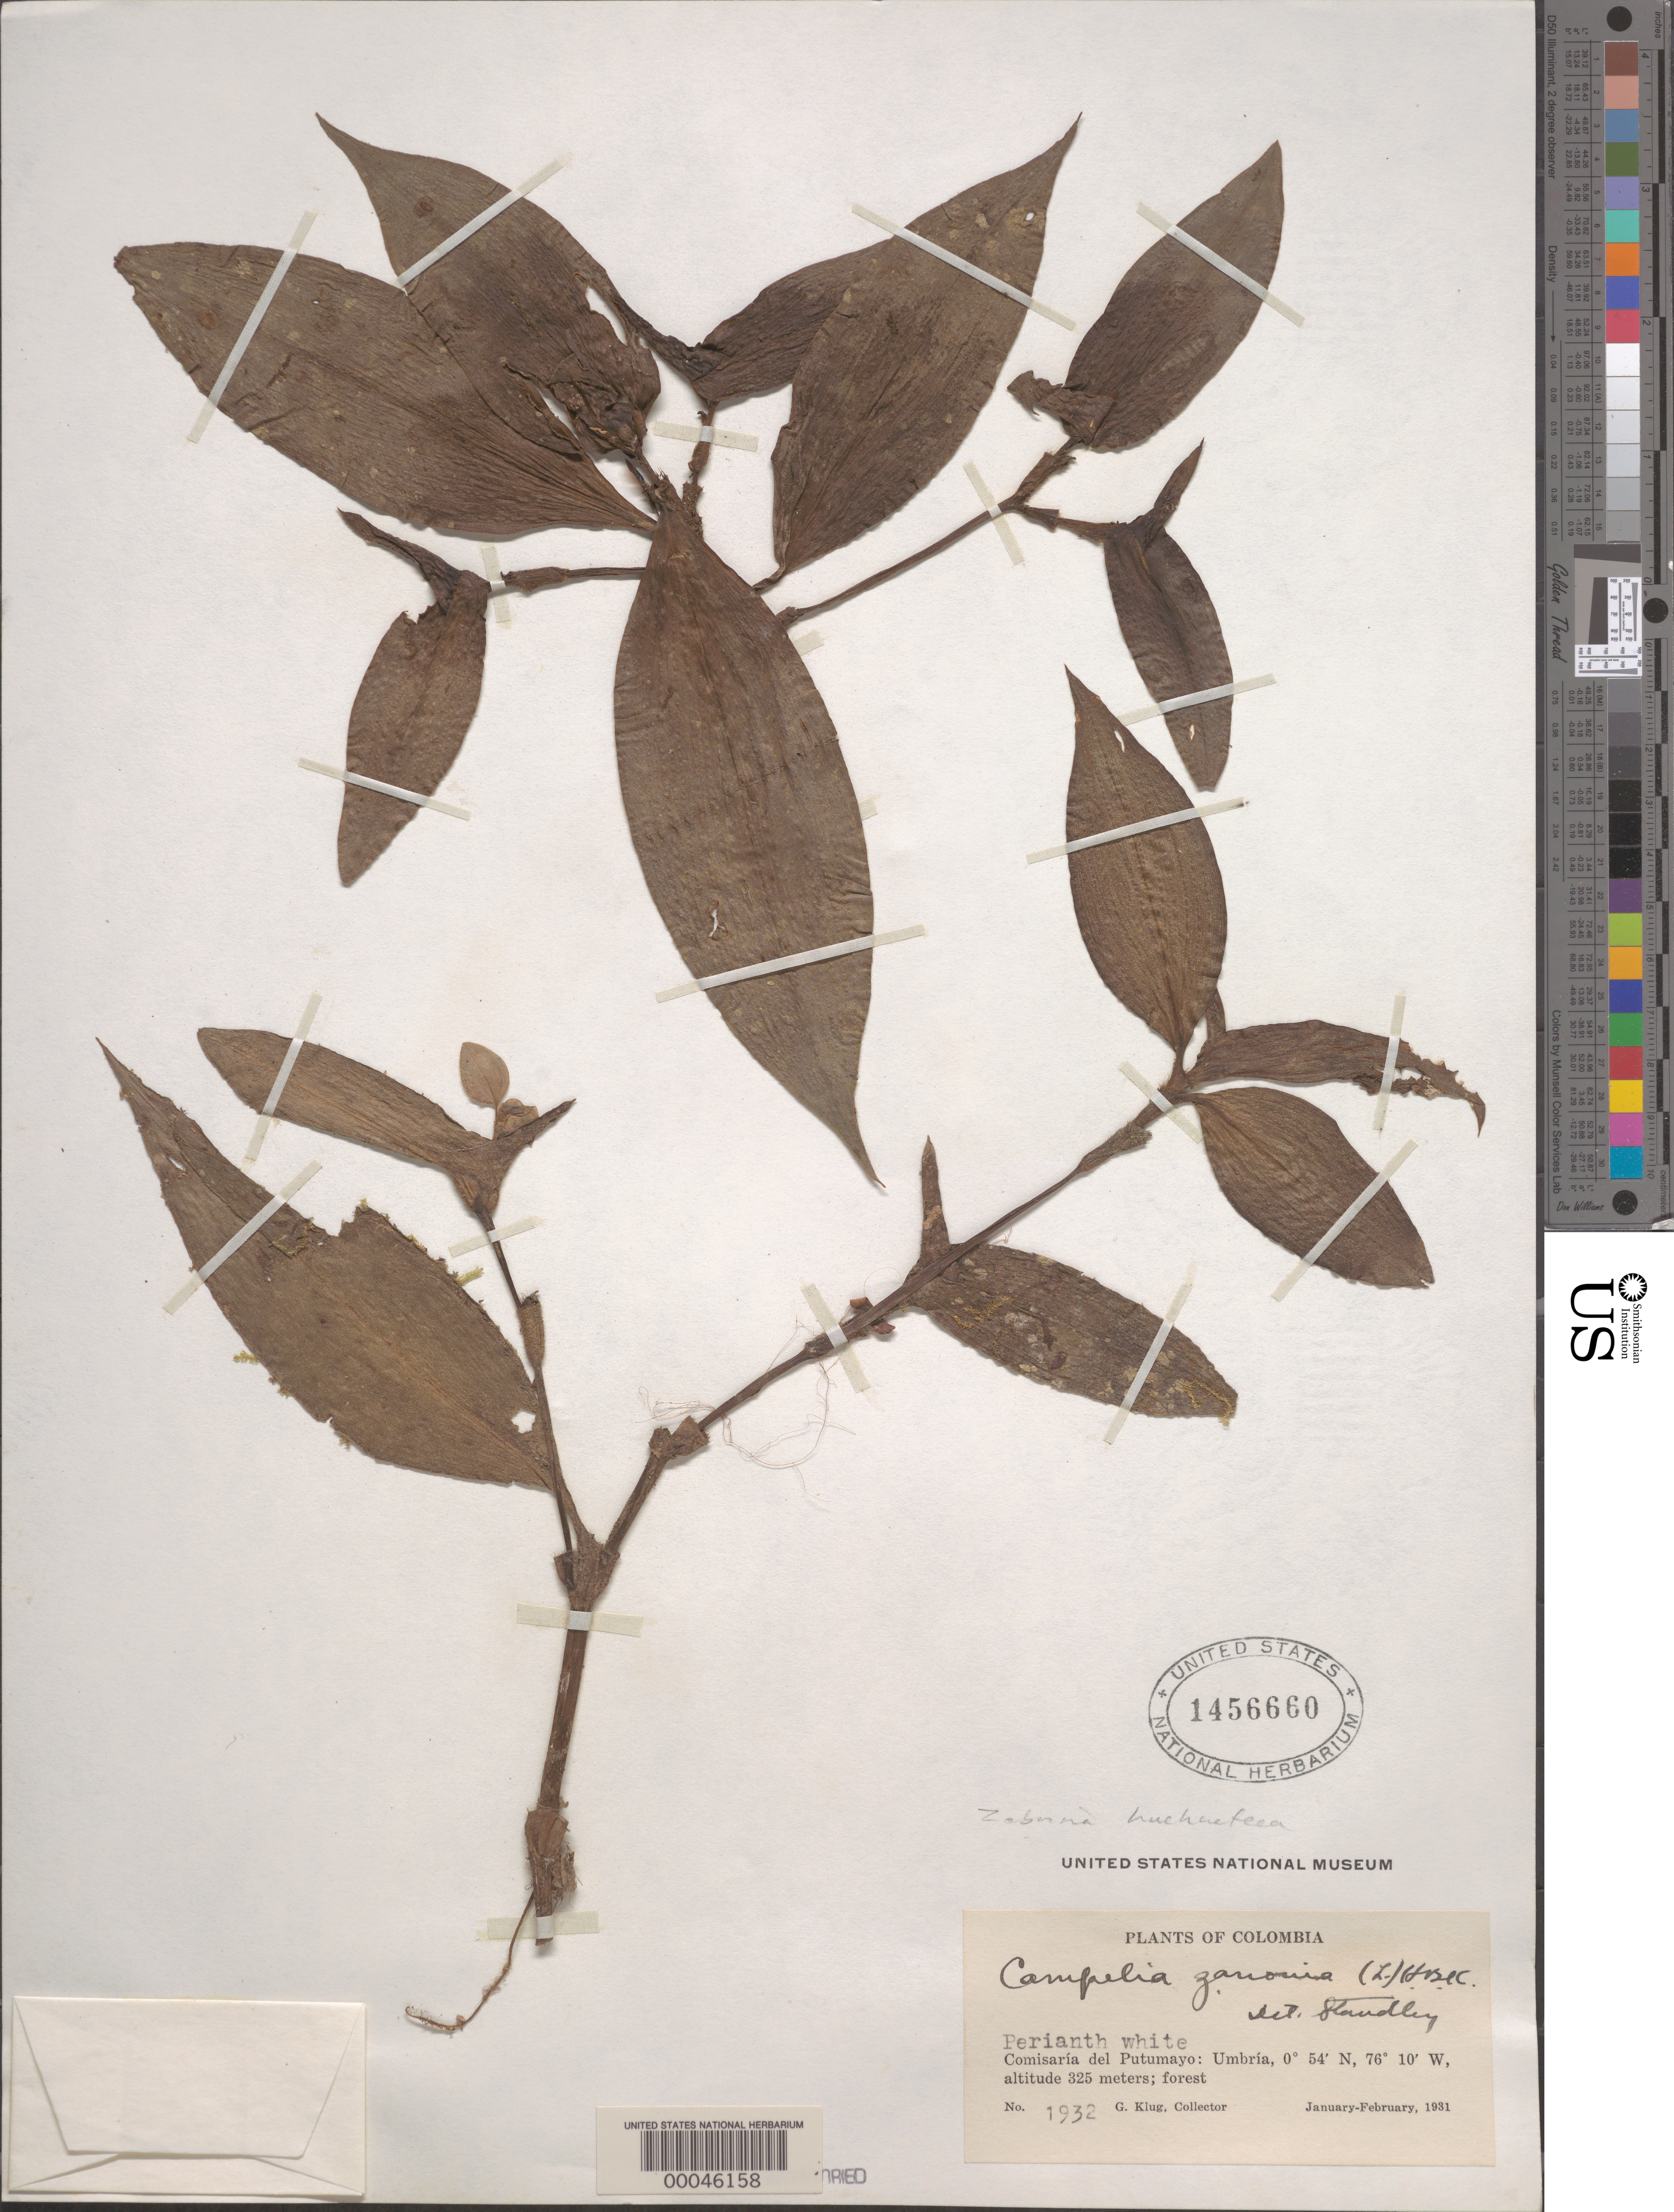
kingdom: Plantae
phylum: Tracheophyta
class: Liliopsida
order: Commelinales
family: Commelinaceae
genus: Tradescantia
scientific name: Tradescantia huehueteca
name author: (Standl. & Steyerm.) D.R. Hunt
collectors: G. Klug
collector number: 1932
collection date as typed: Jan 1931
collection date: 1931-01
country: Colombia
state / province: Putumayo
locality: Umbria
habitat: Forest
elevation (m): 325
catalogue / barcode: US 1456660